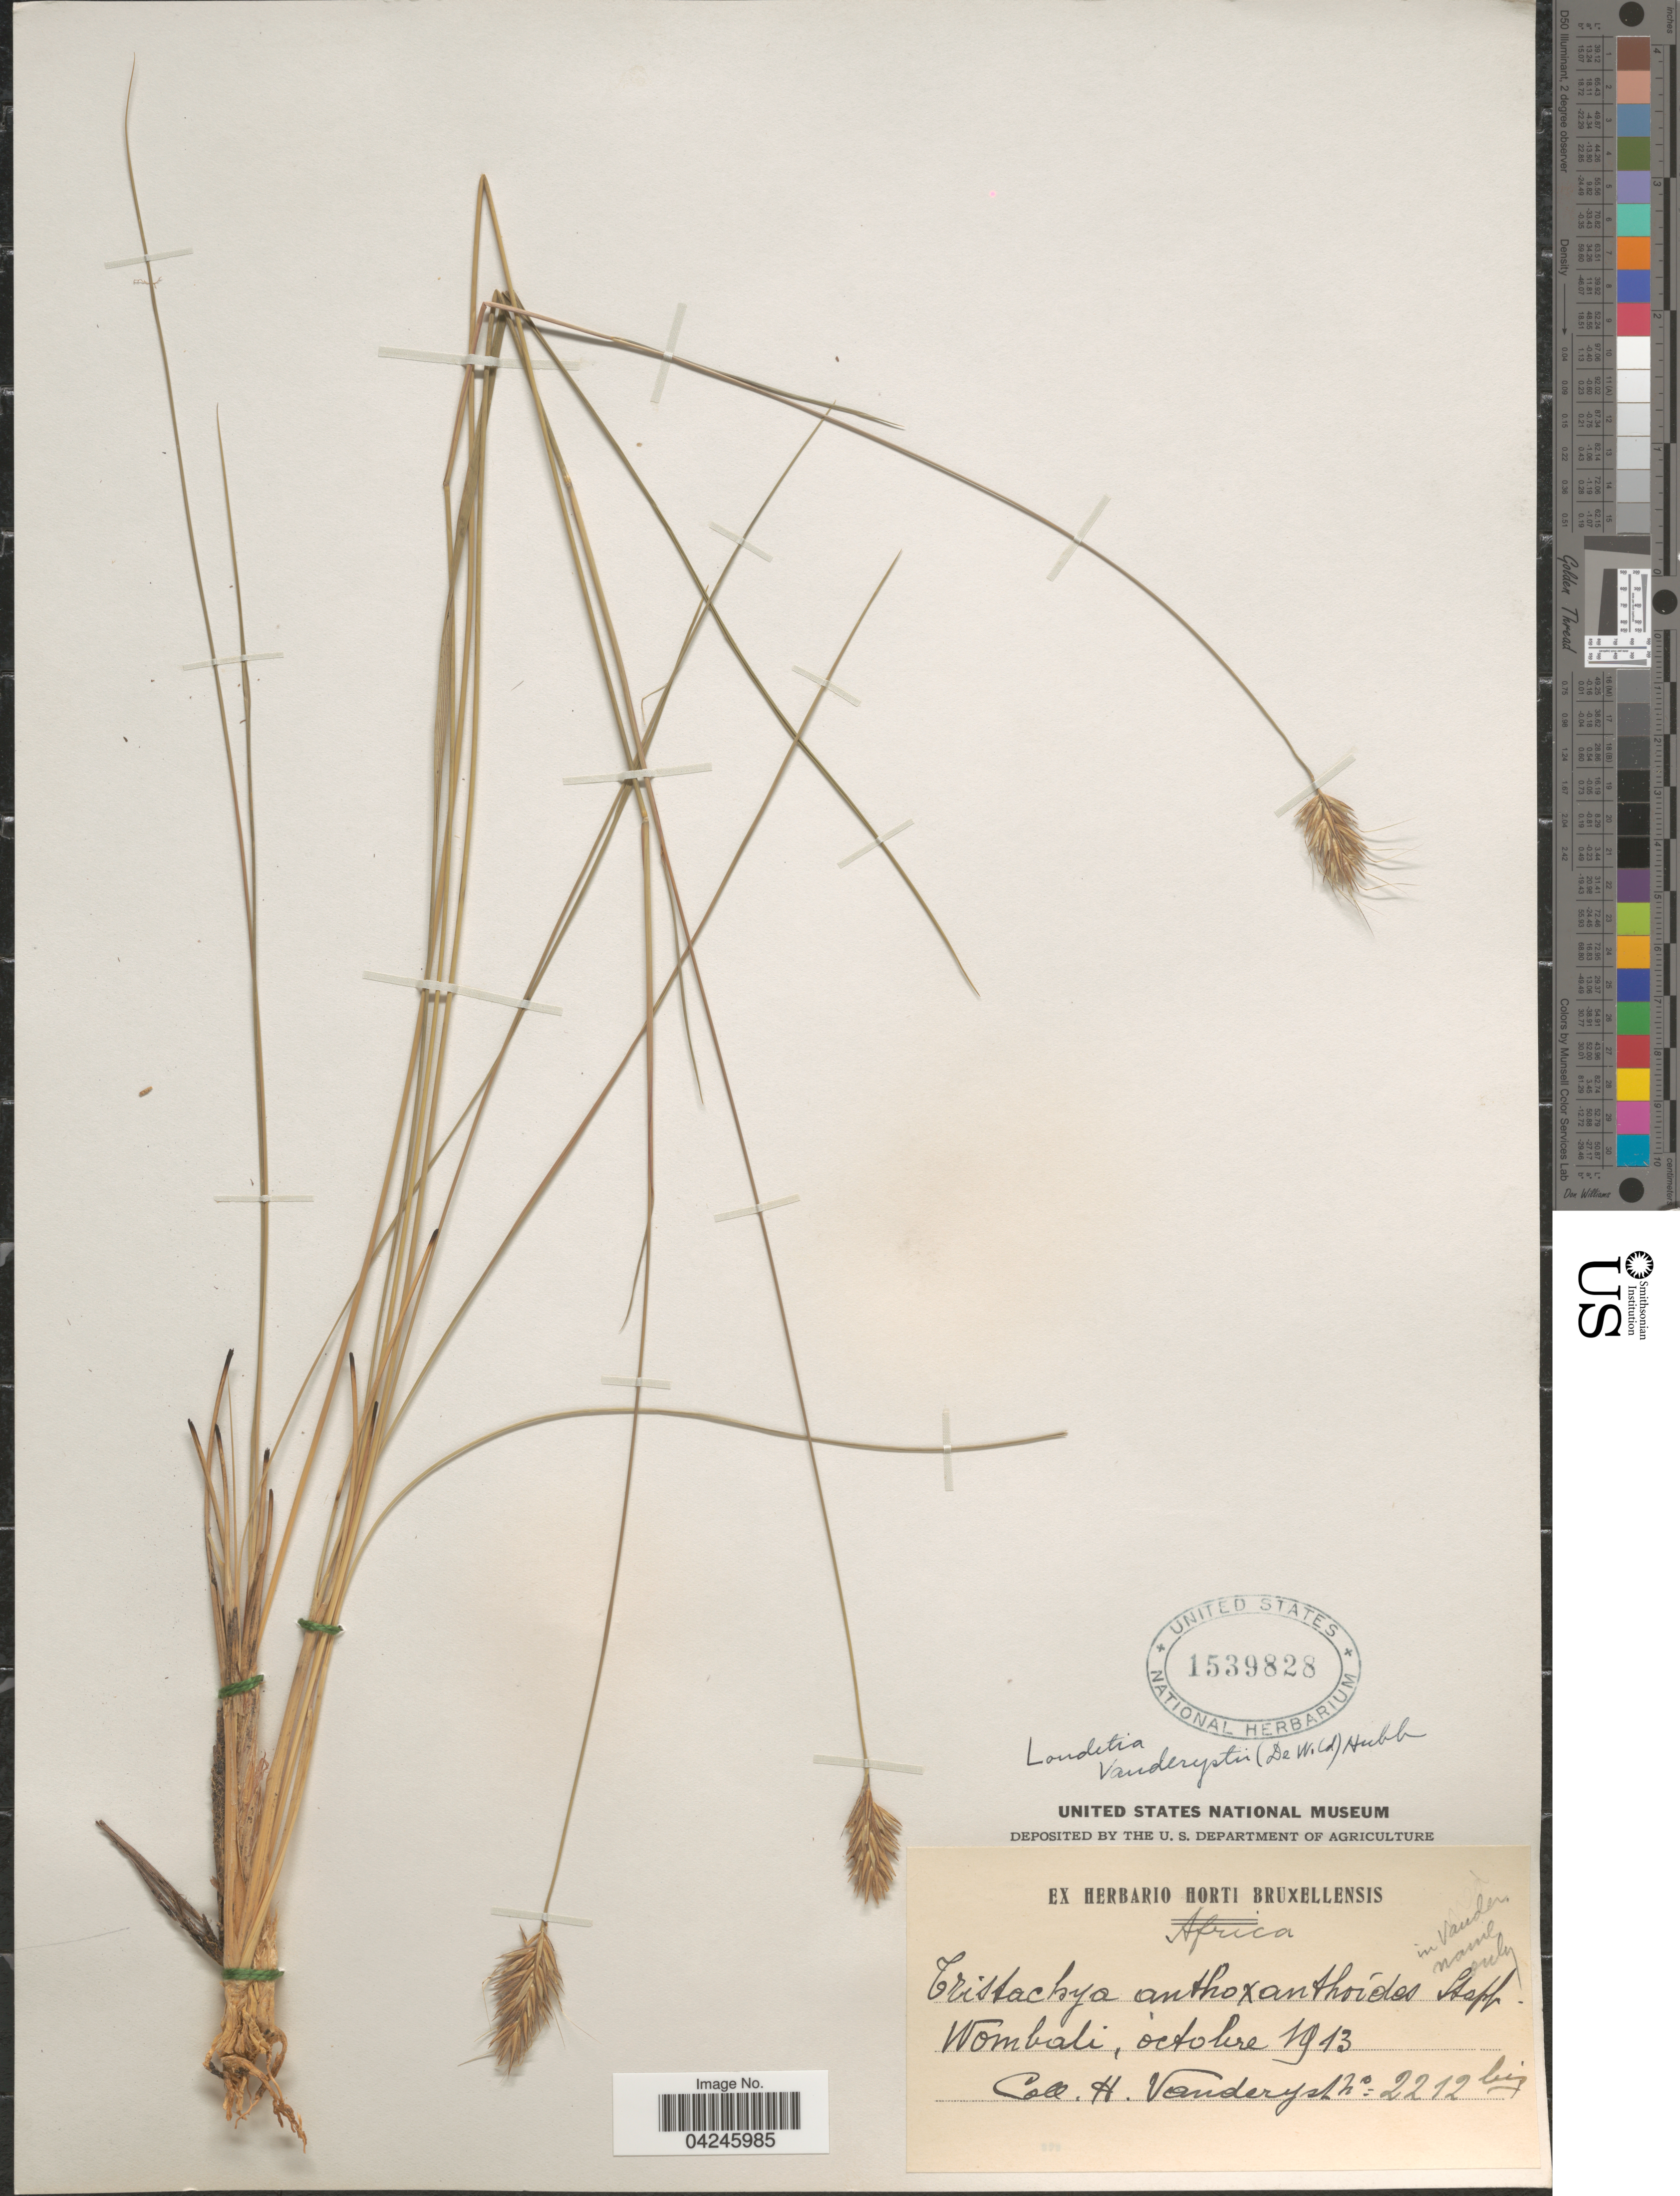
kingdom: Plantae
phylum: Tracheophyta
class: Liliopsida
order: Poales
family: Poaceae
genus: Loudetia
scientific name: Loudetia vanderystii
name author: (De Wild.) C. E. Hubb.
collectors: H. J. R. Vanderyst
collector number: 2212bis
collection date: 1913-10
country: Congo, Democratic Republic of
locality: Africa. Wombali.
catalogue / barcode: US 1539828